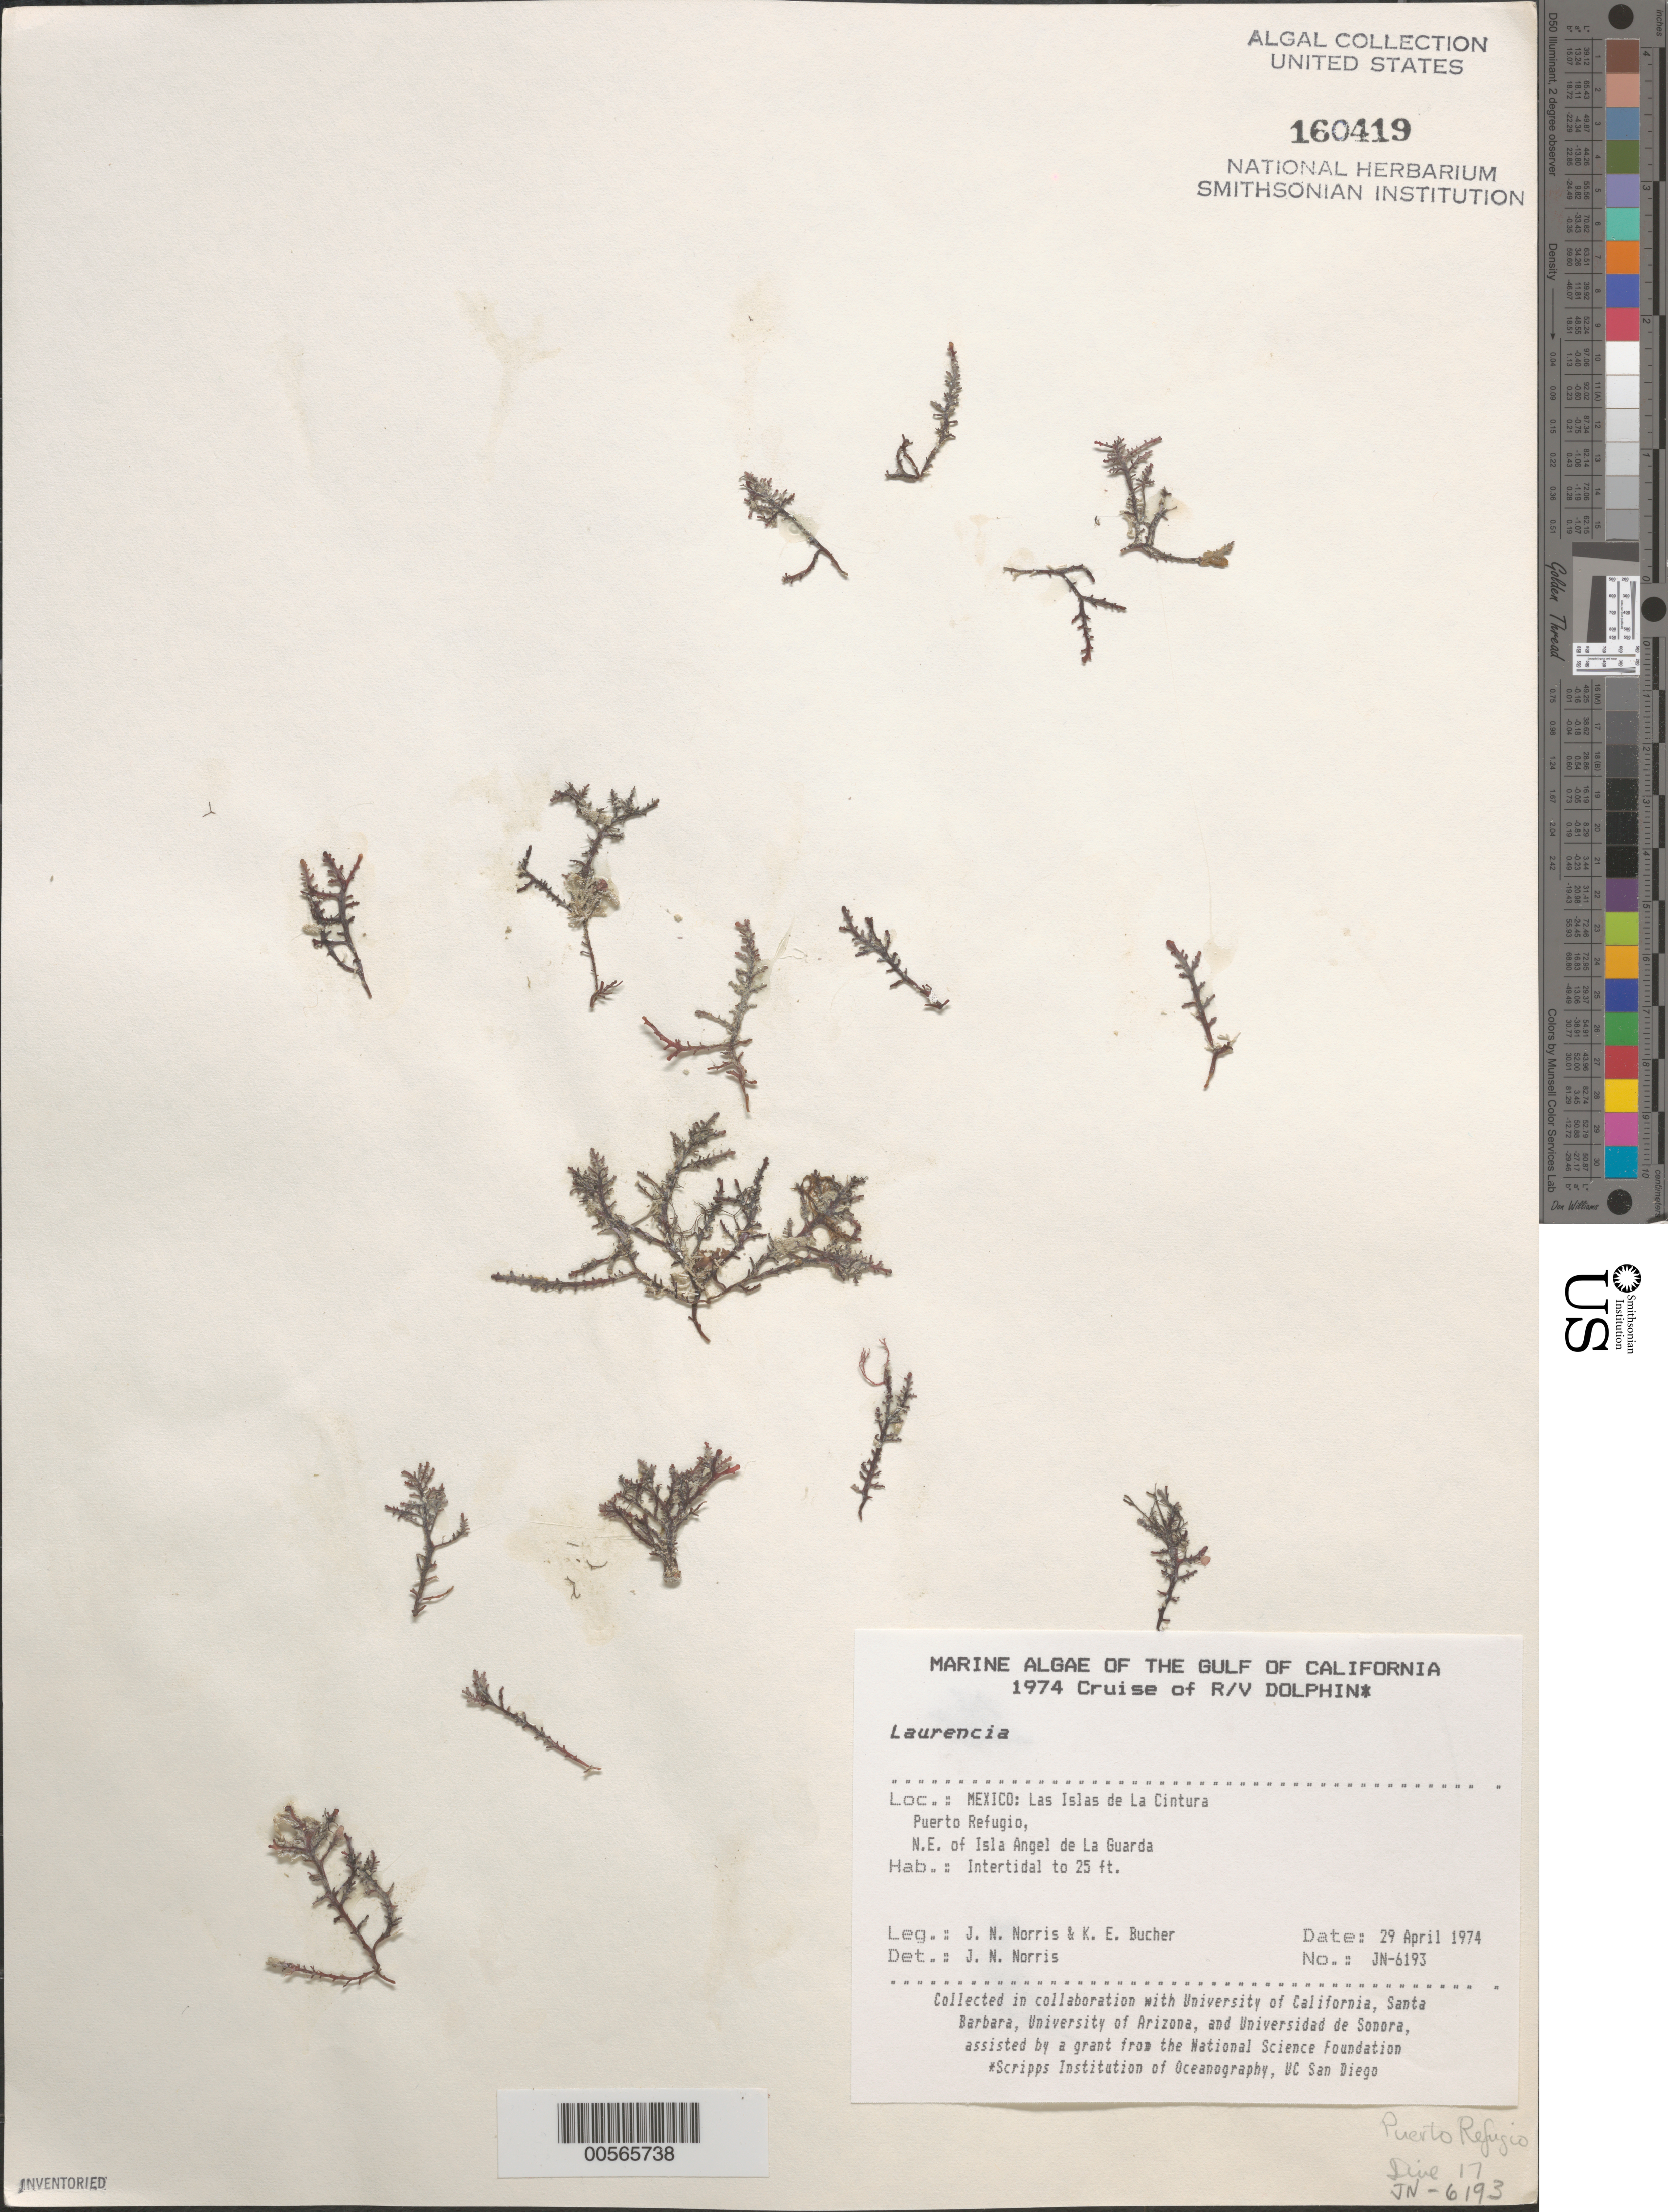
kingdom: Plantae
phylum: Rhodophyta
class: Florideophyceae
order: Ceramiales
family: Rhodomelaceae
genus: Laurencia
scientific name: Laurencia sp.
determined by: Norris, James N.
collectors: J. N. Norris & K. E. Bucher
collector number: JN-6193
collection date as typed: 29 Apr 1974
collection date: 1974-04-29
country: Mexico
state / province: Baja California Norte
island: Isla Angel de la Guarda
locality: Puerto Refugio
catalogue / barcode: US 160419